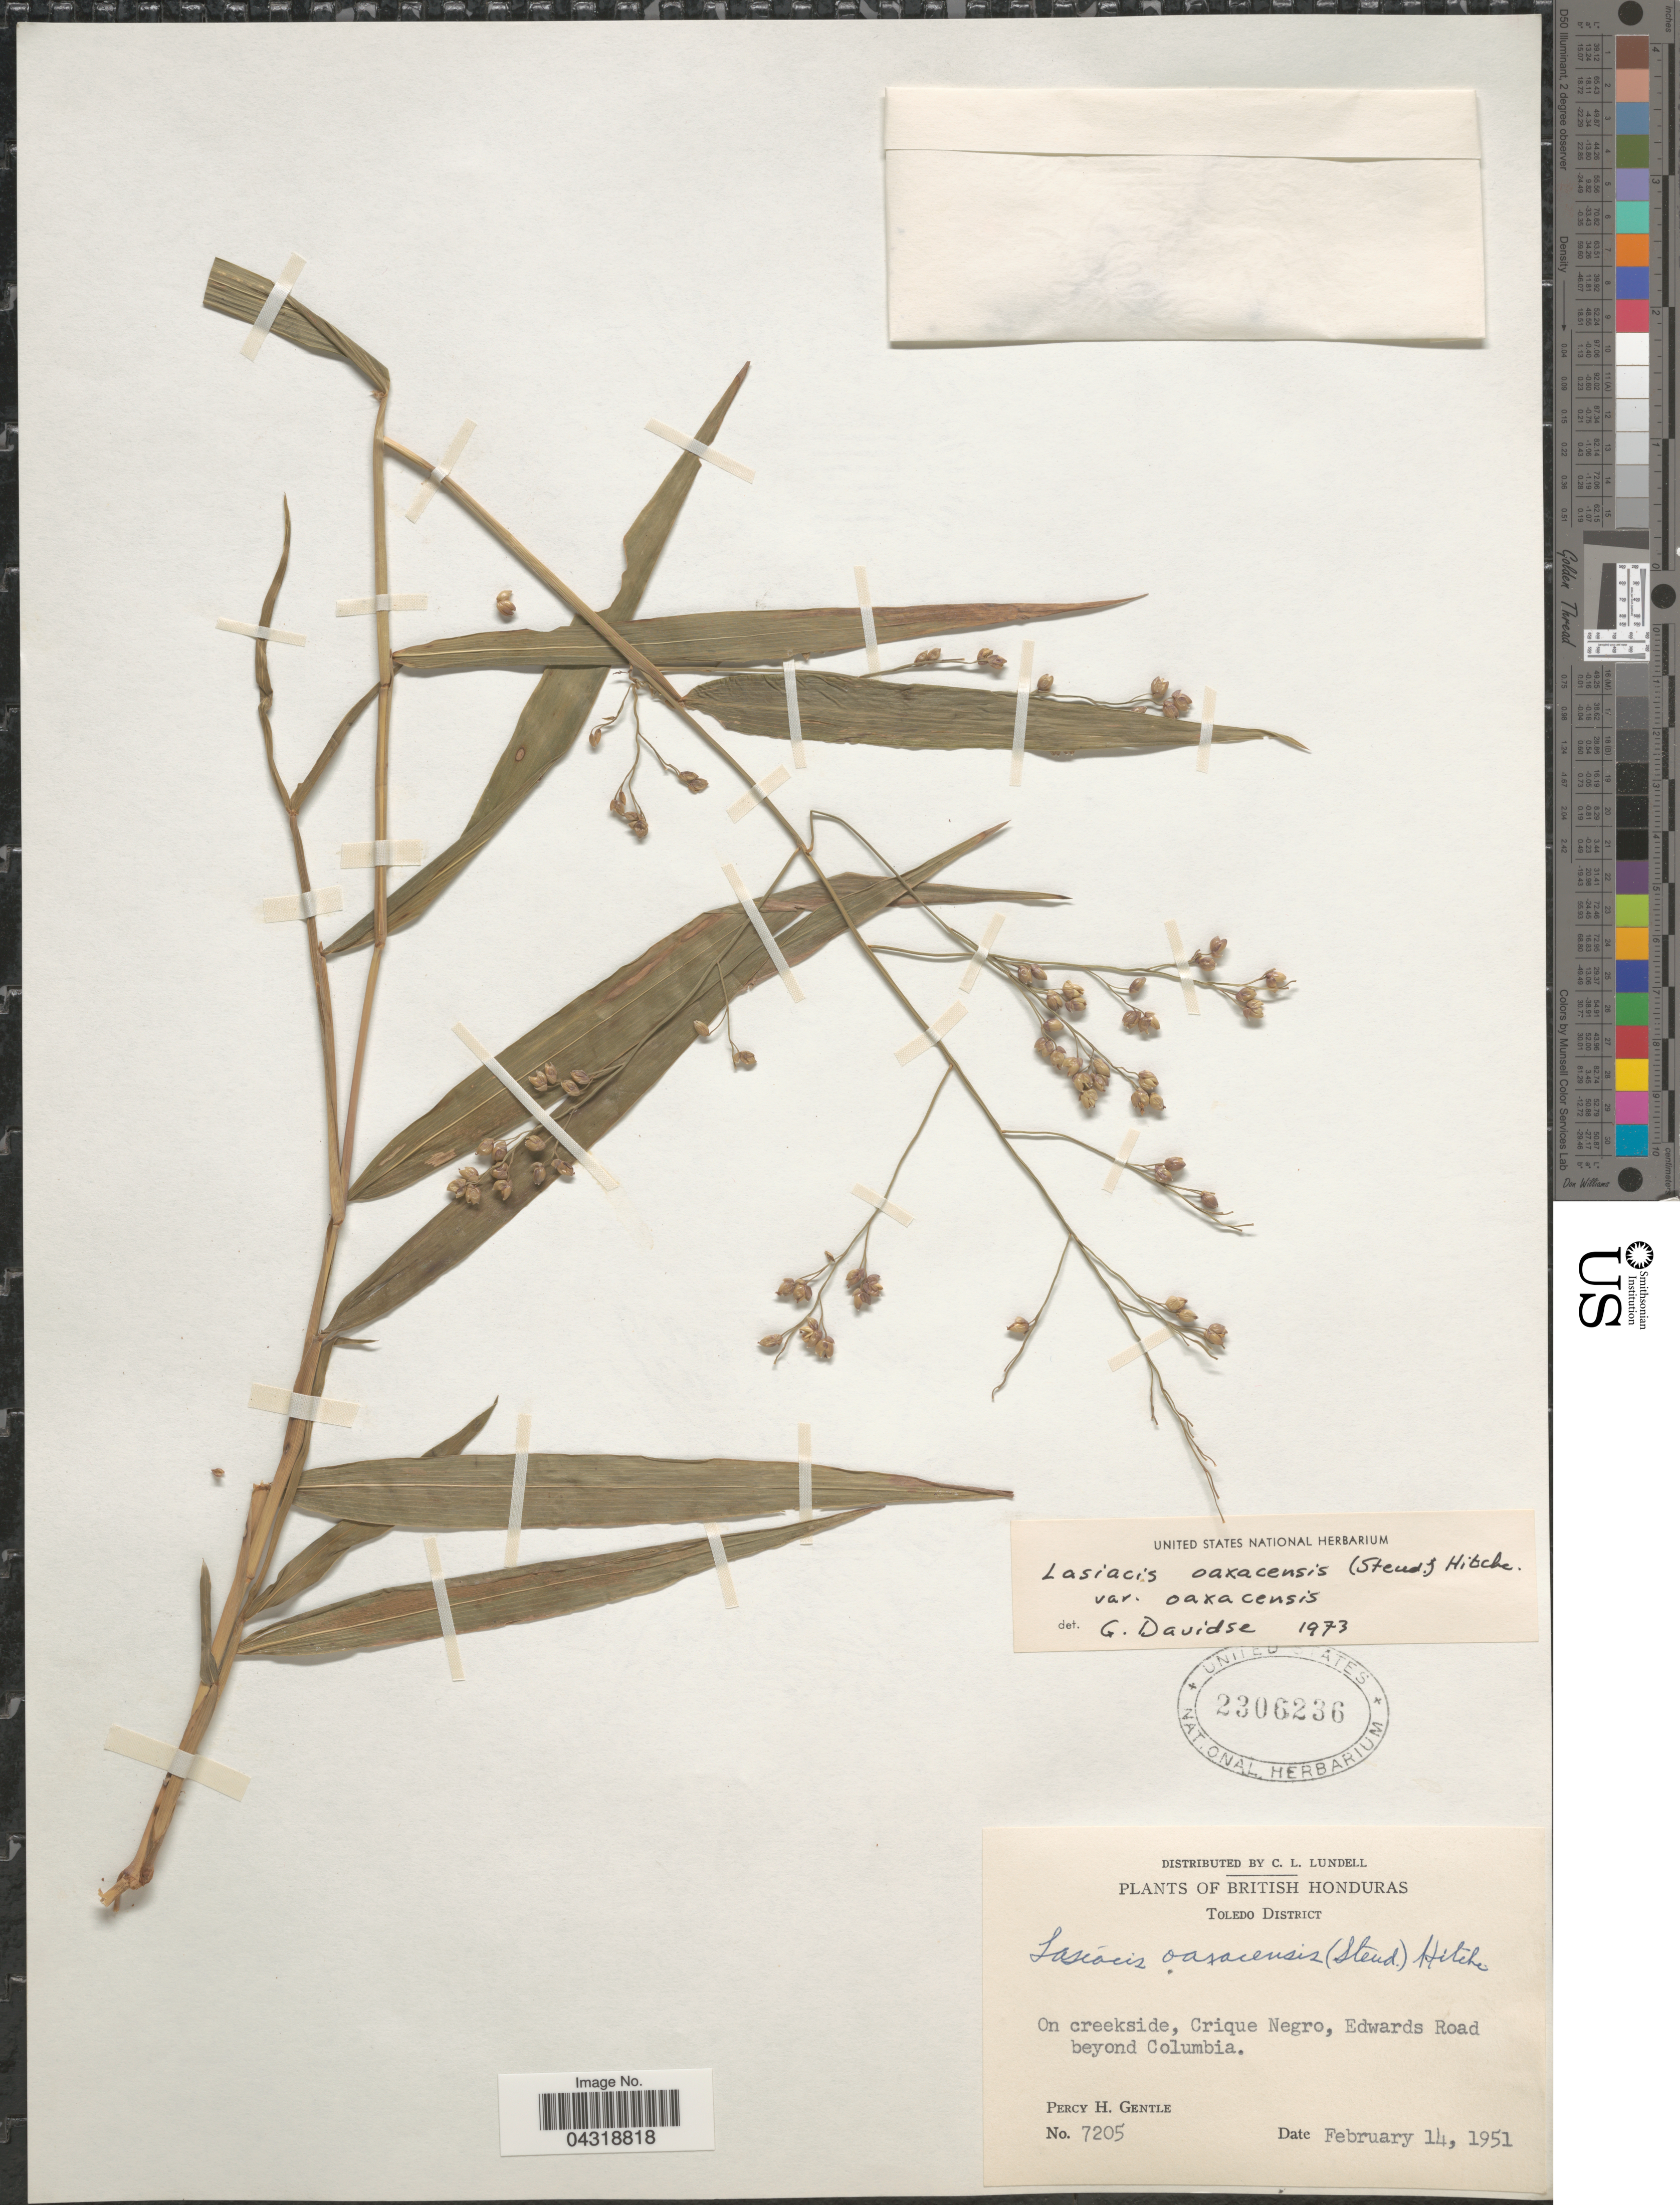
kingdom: Plantae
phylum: Tracheophyta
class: Liliopsida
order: Poales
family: Poaceae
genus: Lasiacis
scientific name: Lasiacis oaxacensis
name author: (Steud.) Hitchc.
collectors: P. H. Gentle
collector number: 7205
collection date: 1951-02-14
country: Belize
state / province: Toledo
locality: British Honduras. Toledo District. On creekside, Crique Negro, Edwards Road beyond Columbia.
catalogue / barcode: US 2306236